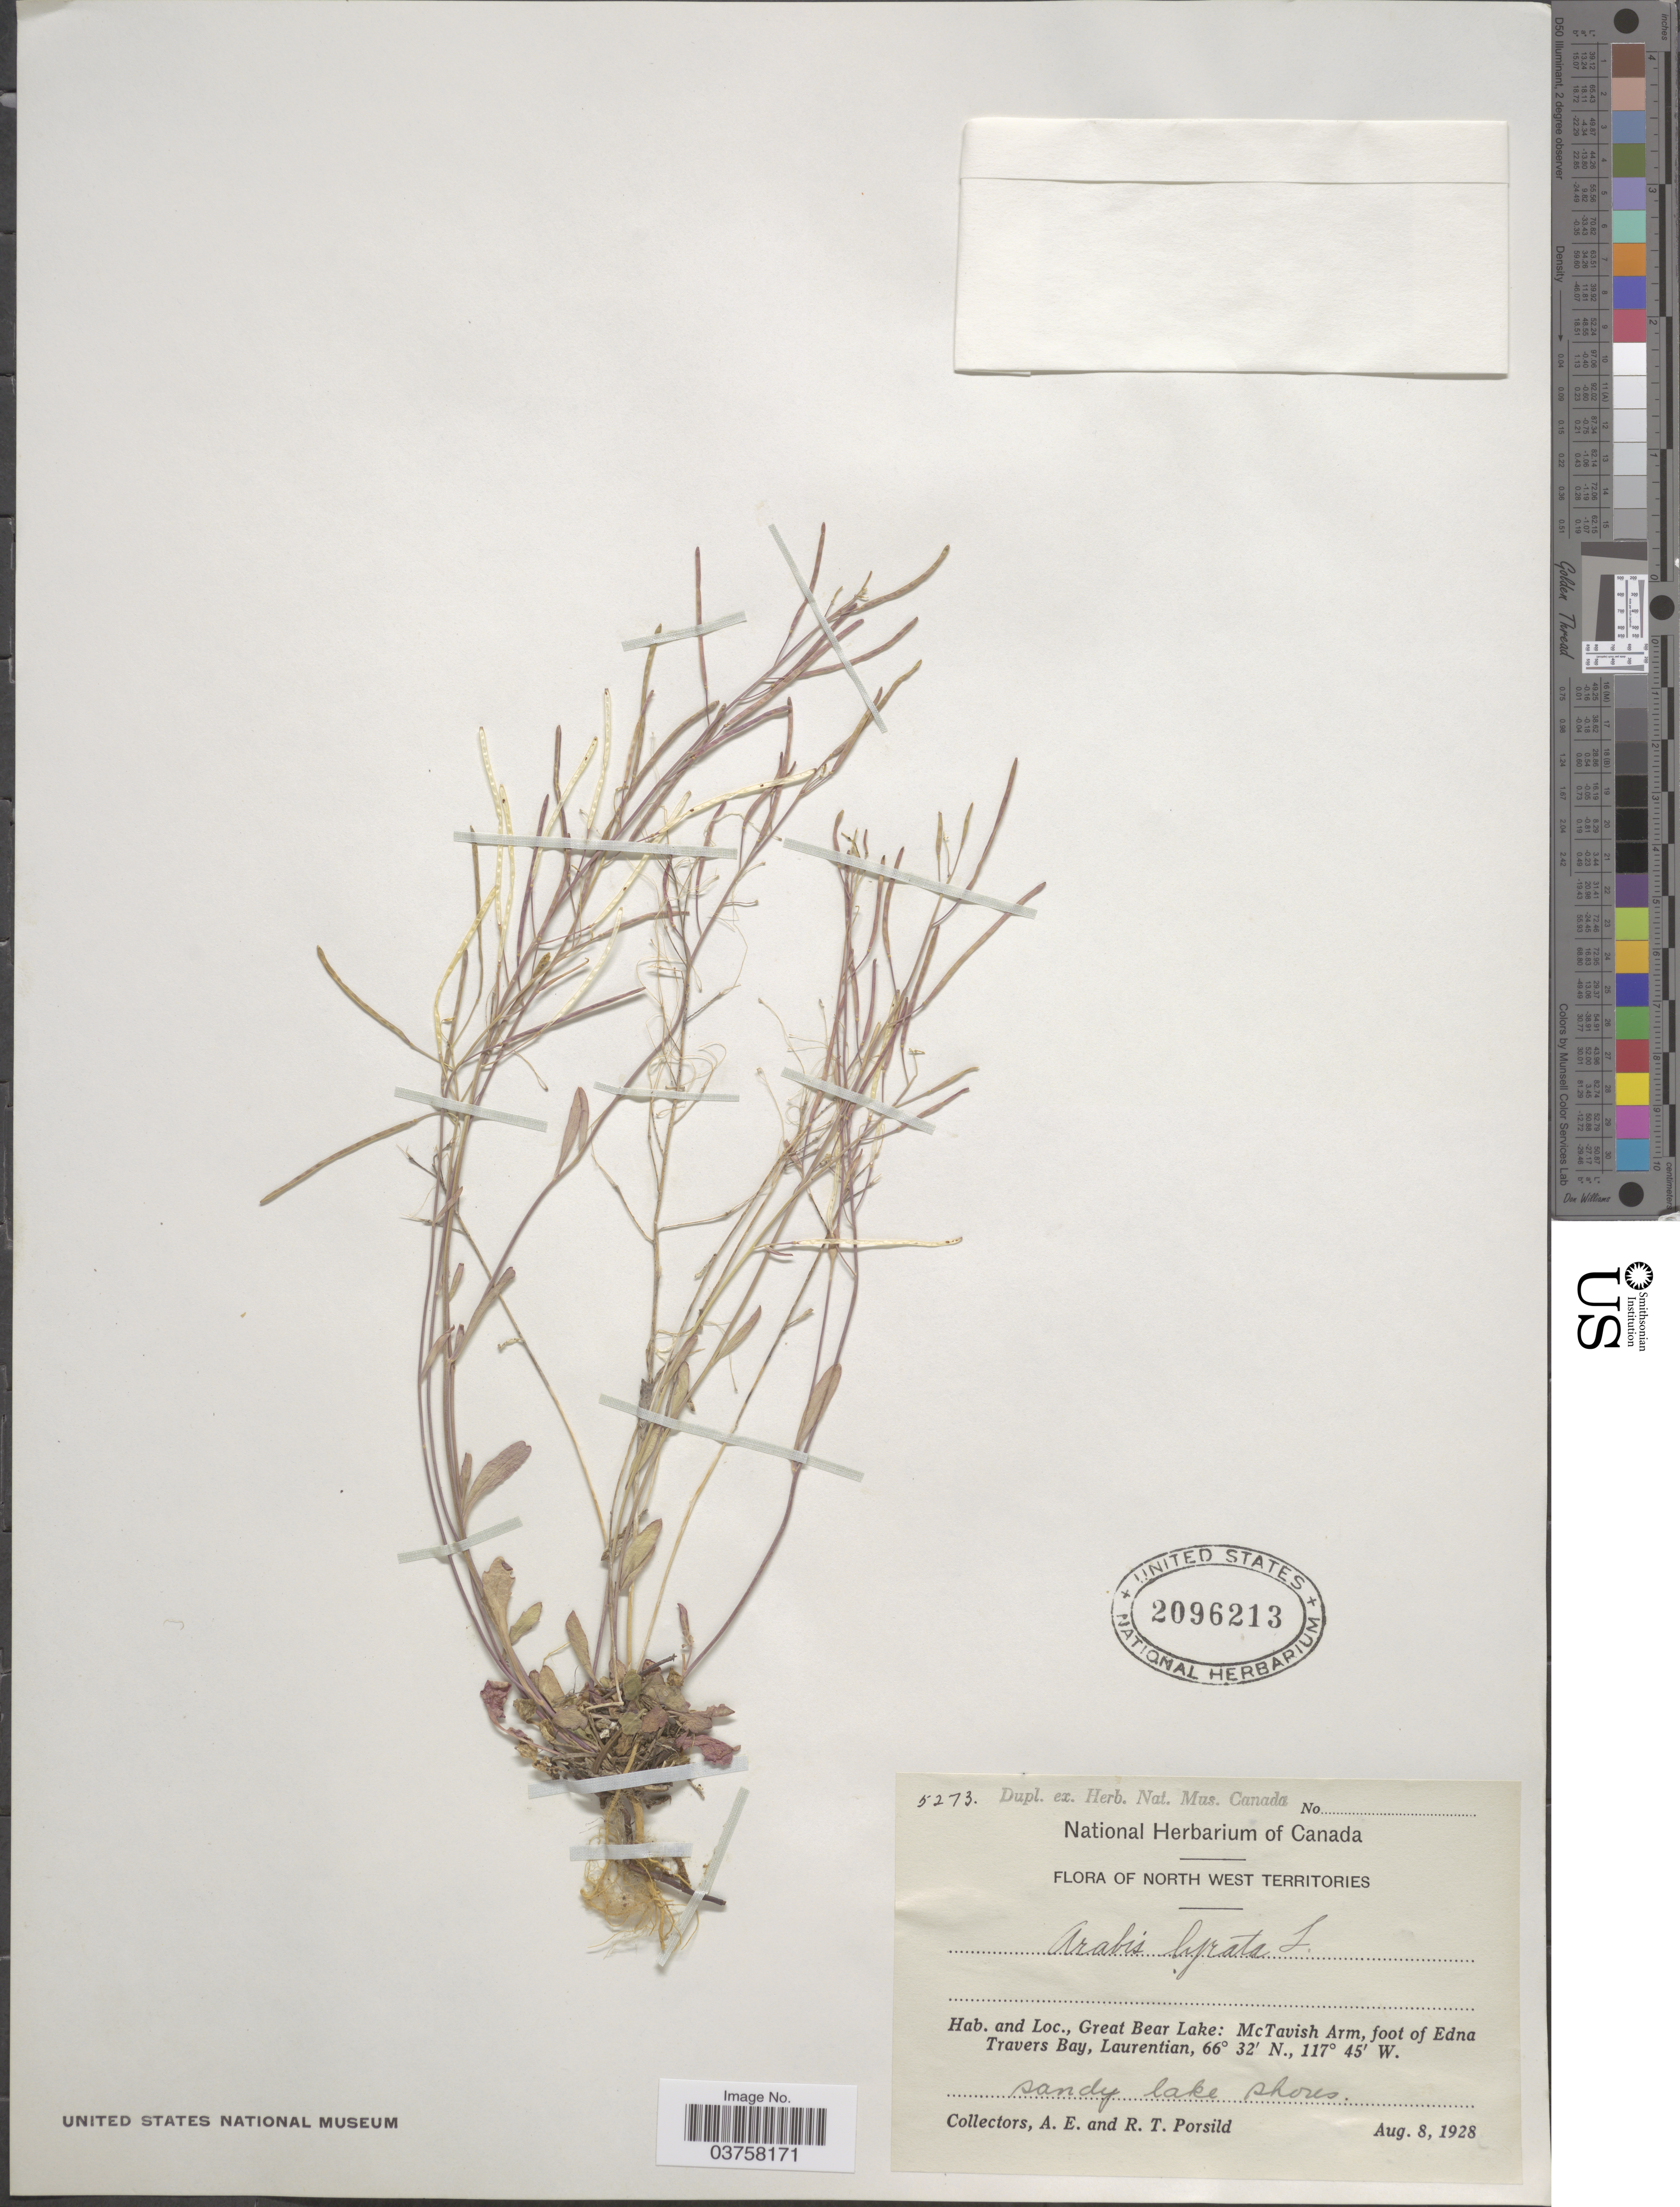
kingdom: Plantae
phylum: Tracheophyta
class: Magnoliopsida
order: Brassicales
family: Brassicaceae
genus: Arabis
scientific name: Arabis lyrata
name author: L.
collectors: A. E. Porsild & R. T. Porsild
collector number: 5273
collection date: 1928-08-08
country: Canada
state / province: Northwest Territories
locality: Great Bear Lake: McTavish Arm, foot of Edna Travers Bay, Laurentian.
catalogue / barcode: US 2096213